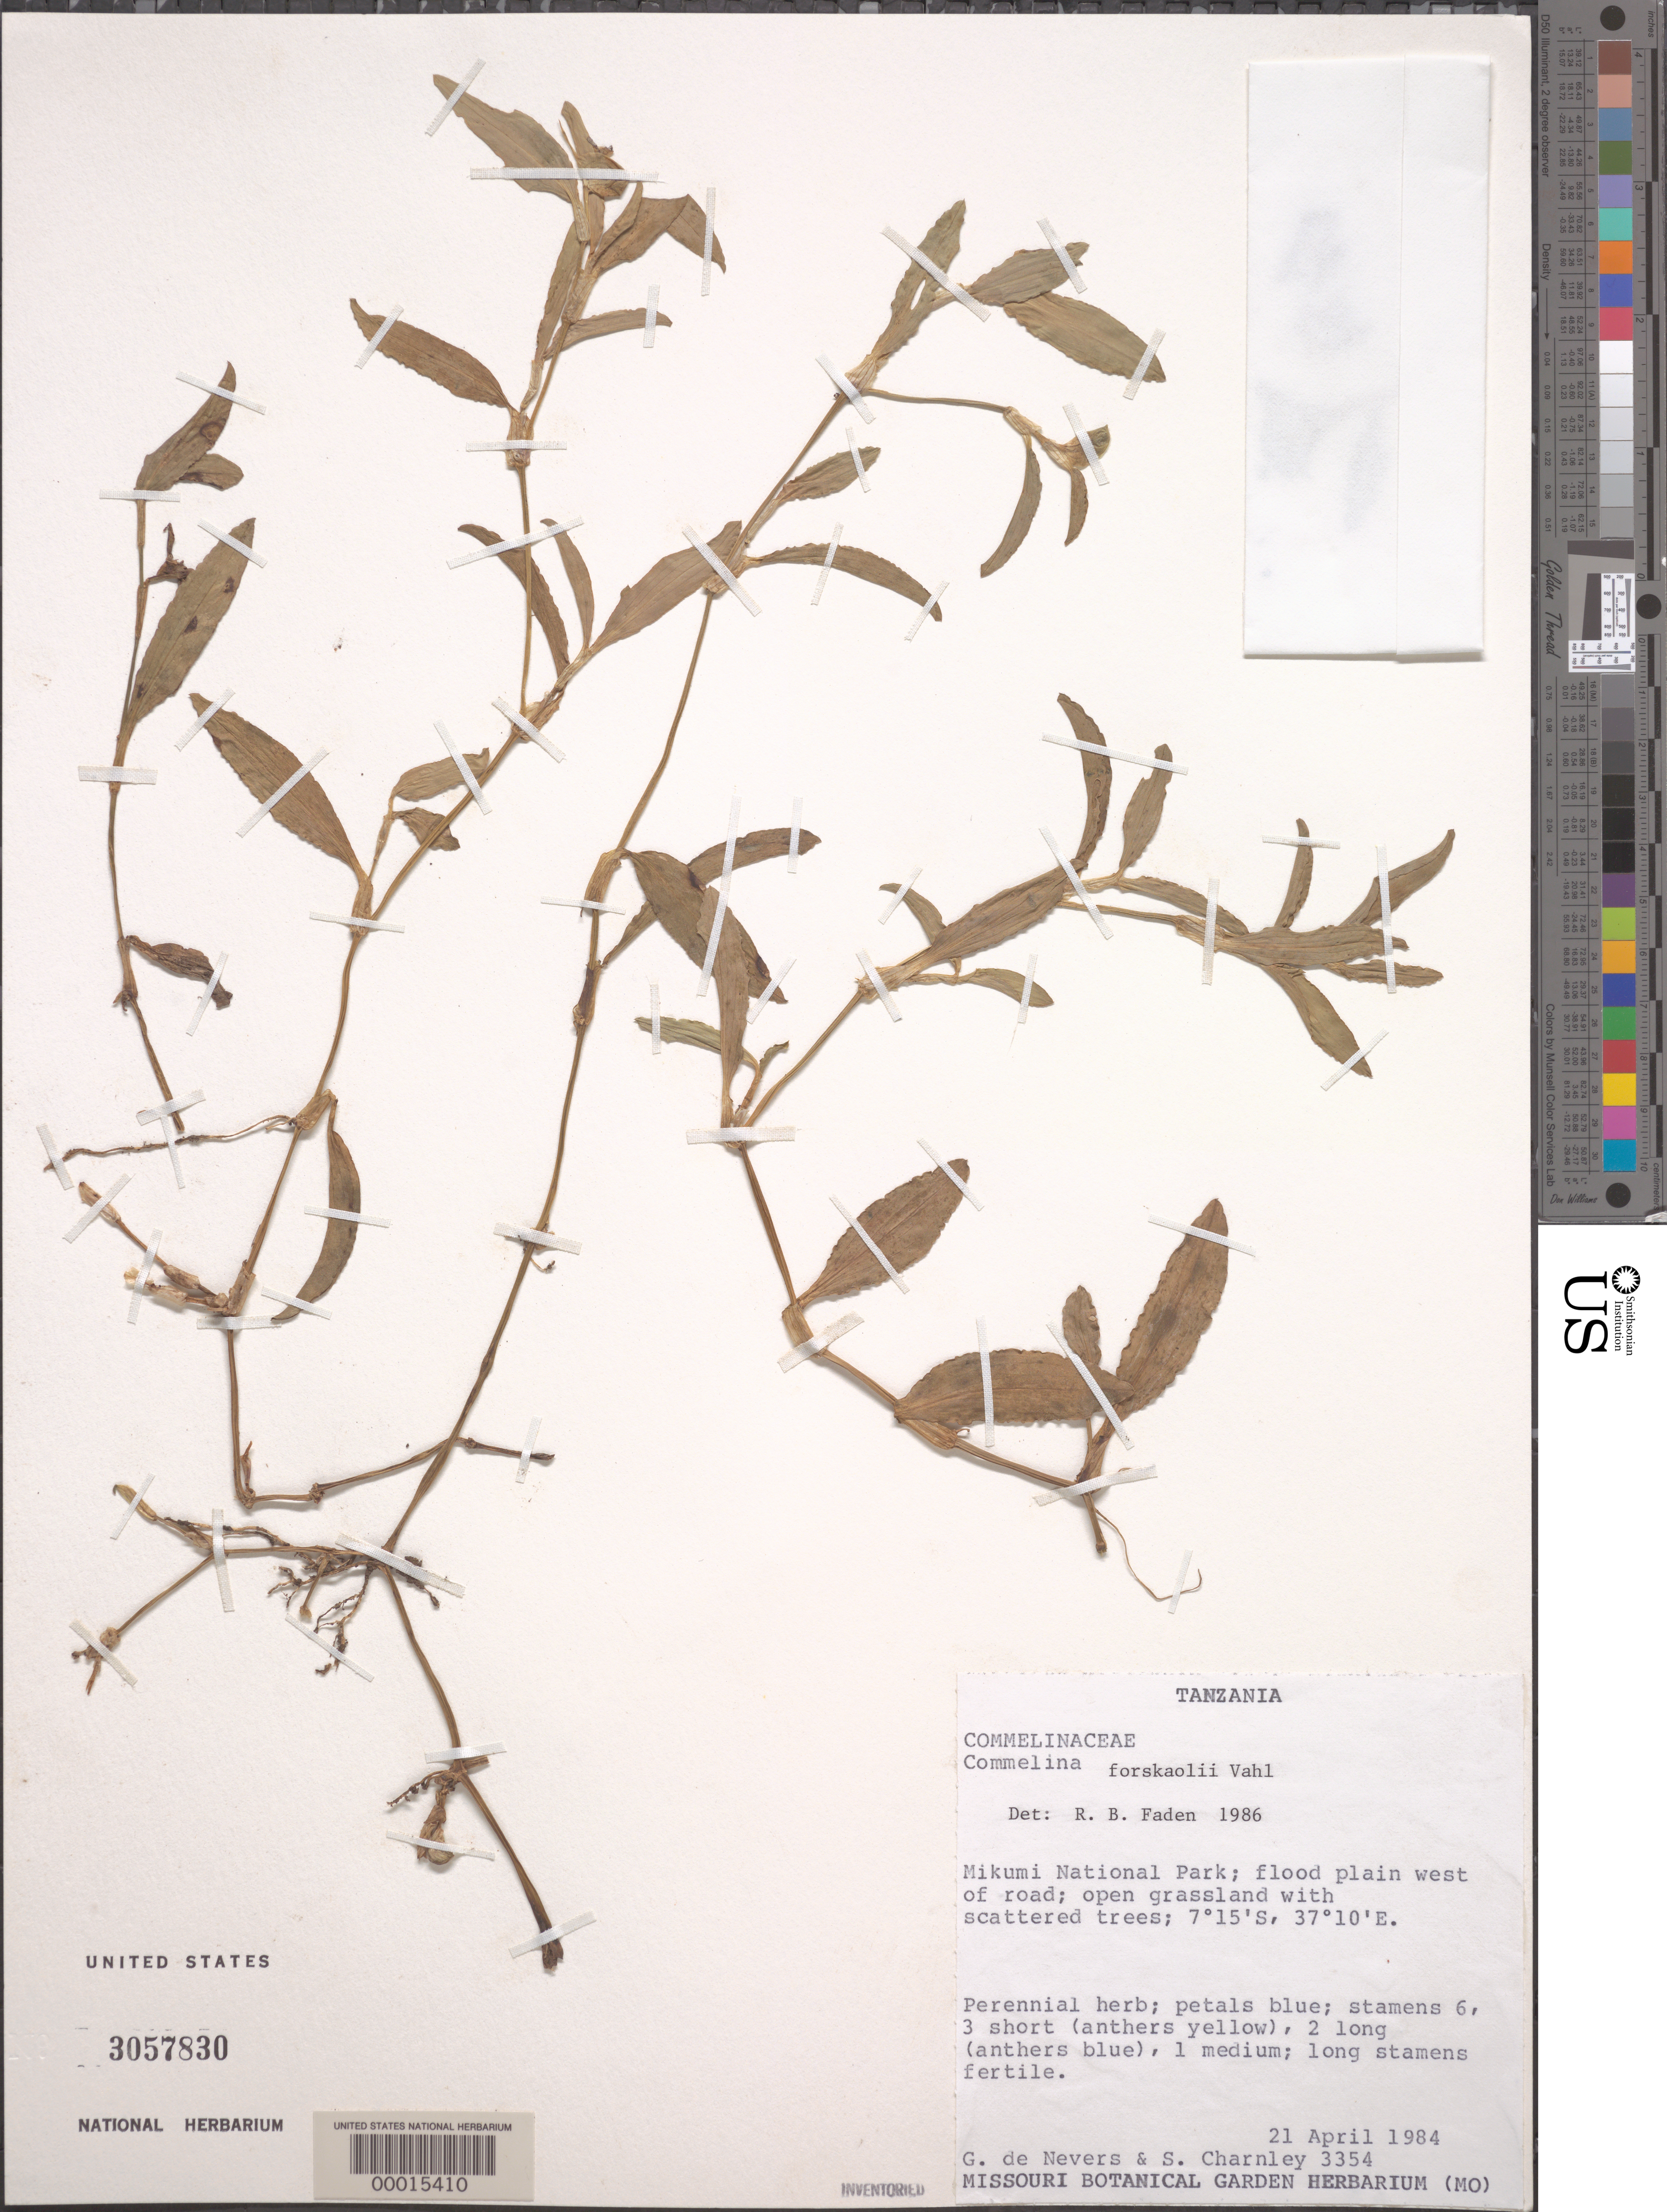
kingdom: Plantae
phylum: Tracheophyta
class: Liliopsida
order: Commelinales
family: Commelinaceae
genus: Commelina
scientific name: Commelina forskaolii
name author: Vahl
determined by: Faden, Robert B., (US), Smithsonian Institution - National Museum of Natural History (UNITED STATES)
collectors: G. C. de Nevers & S. Charnley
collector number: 3354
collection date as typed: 21 Apr 1984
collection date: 1984-04-21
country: Tanzania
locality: Mikumi national park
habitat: Open grassland floodplain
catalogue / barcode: US 3057830